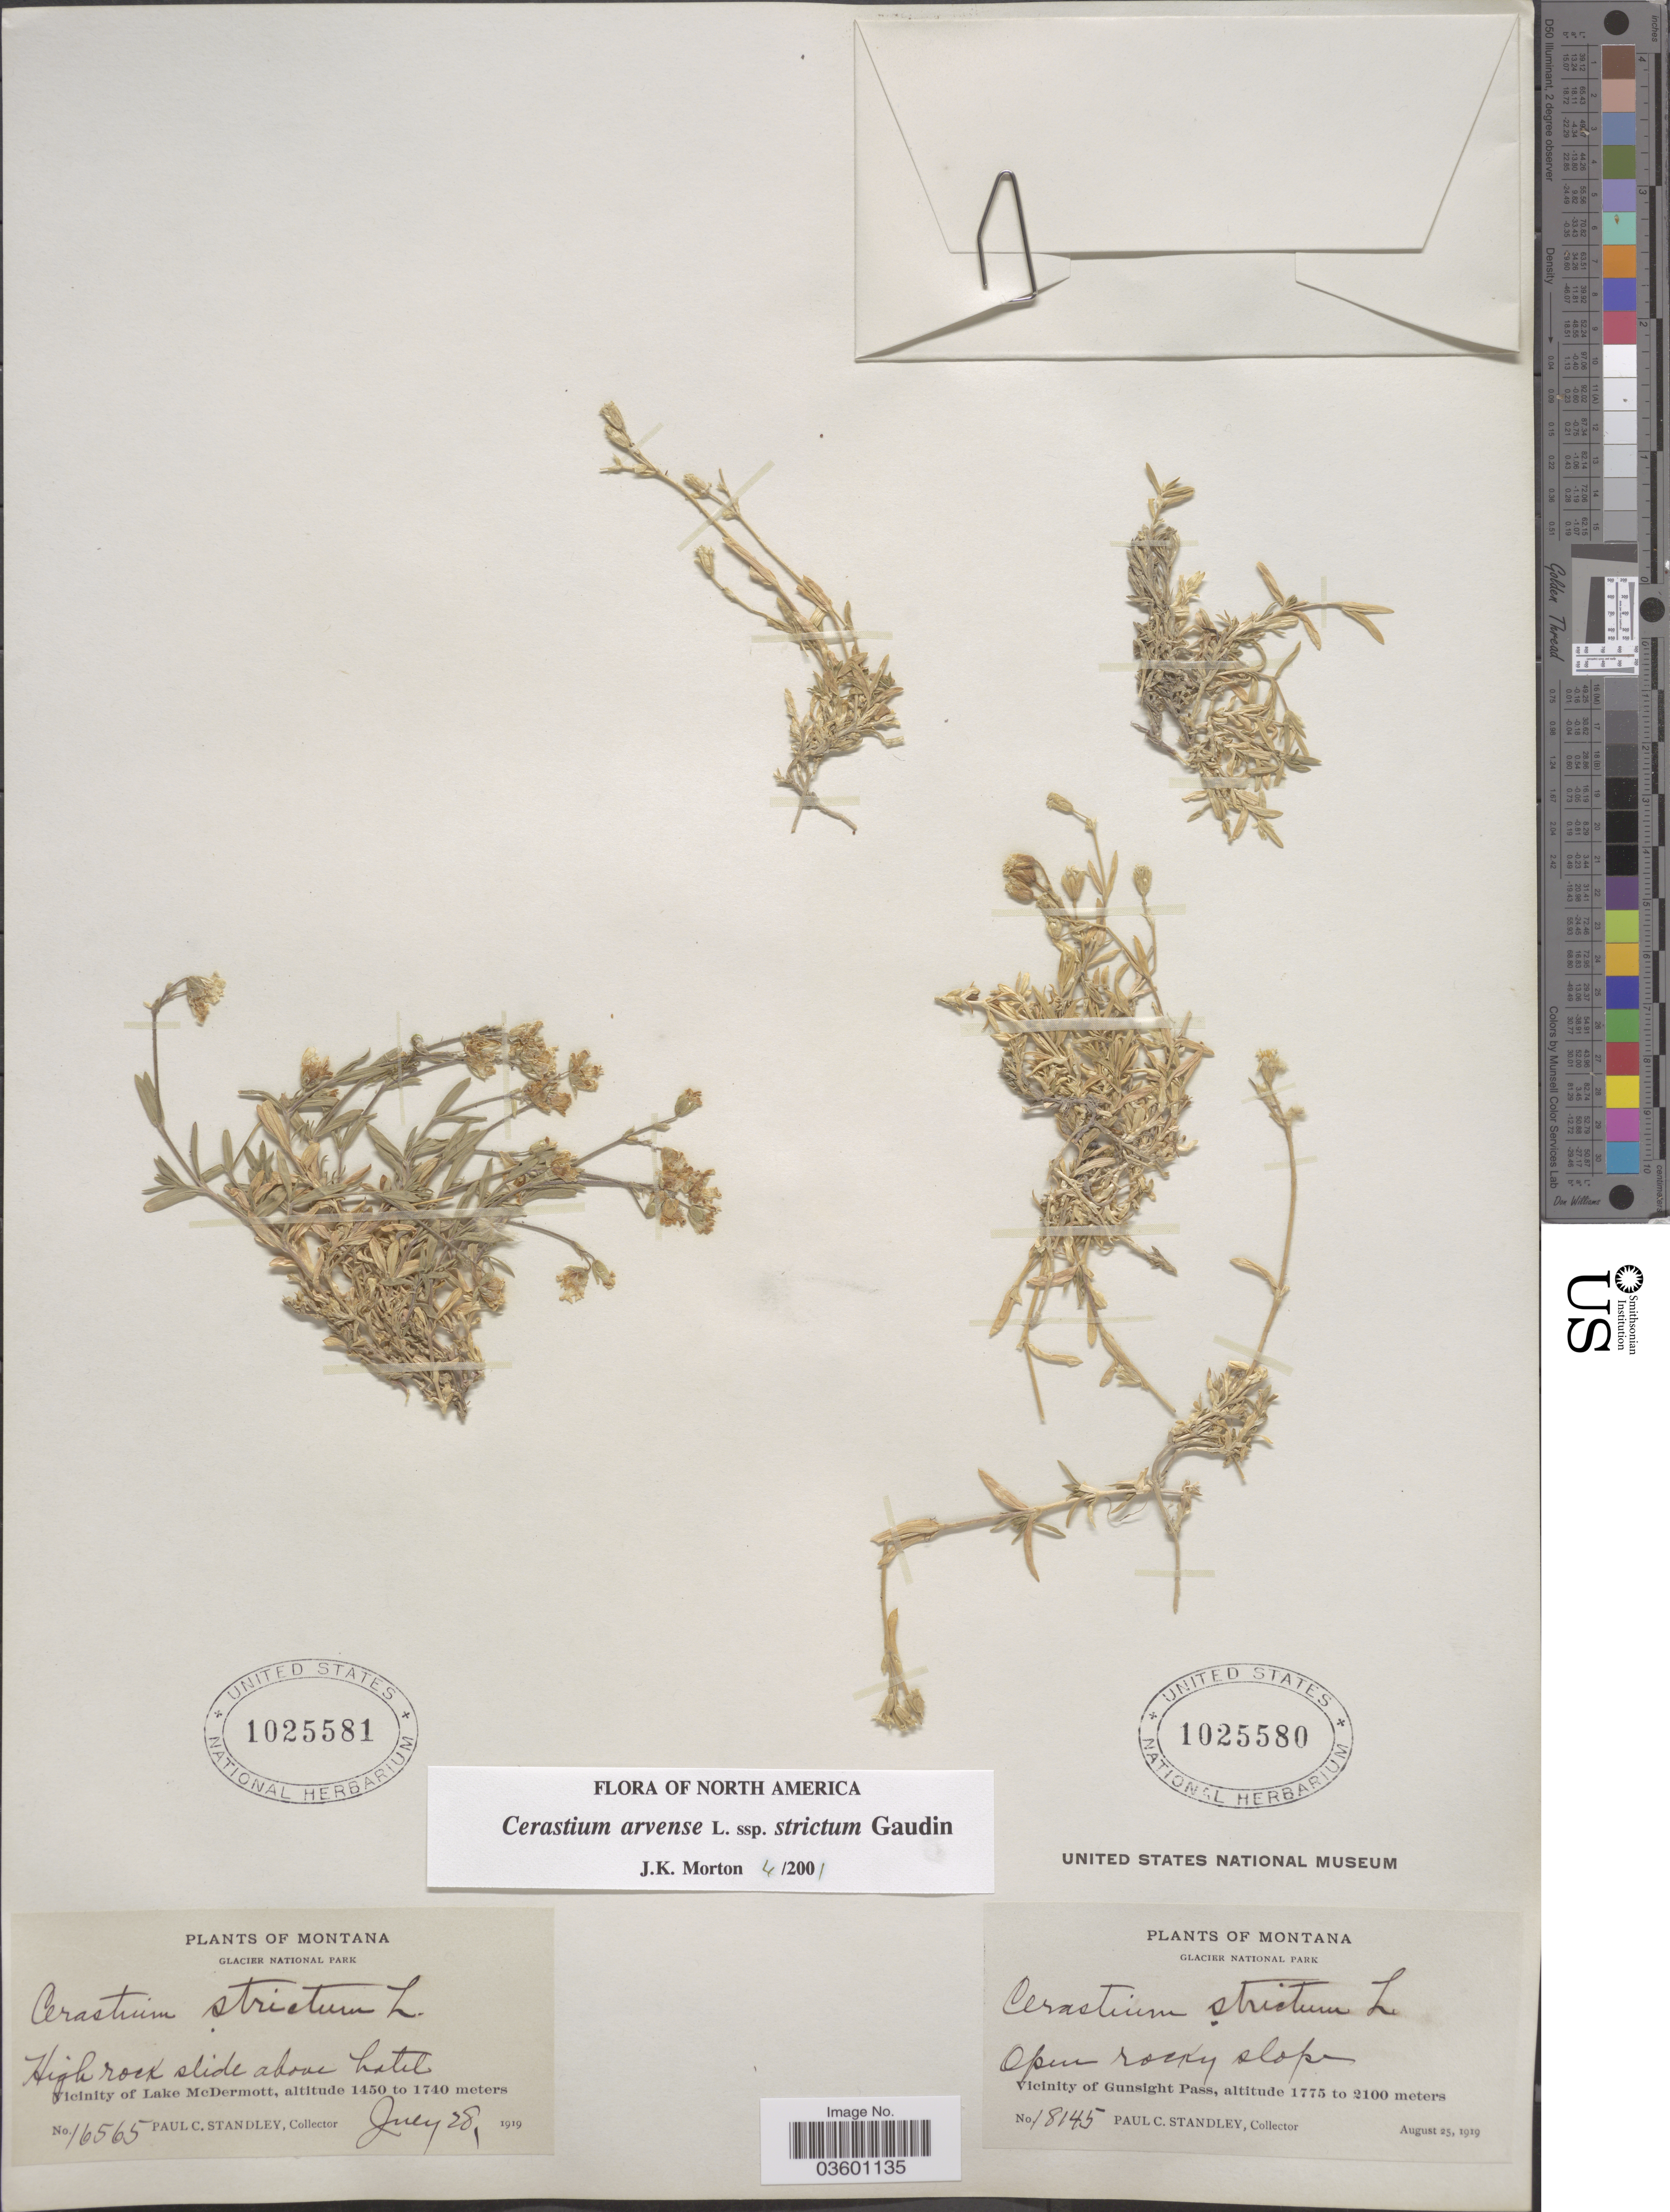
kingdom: Plantae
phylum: Tracheophyta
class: Magnoliopsida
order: Caryophyllales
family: Caryophyllaceae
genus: Cerastium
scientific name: Cerastium arvense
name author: L.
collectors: P. C. Standley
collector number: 18145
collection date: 1919-08-25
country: United States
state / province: Montana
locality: Glacier National Park. Vicinity of Gunsight Pass.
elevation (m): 1775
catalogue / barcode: US 1025580-2